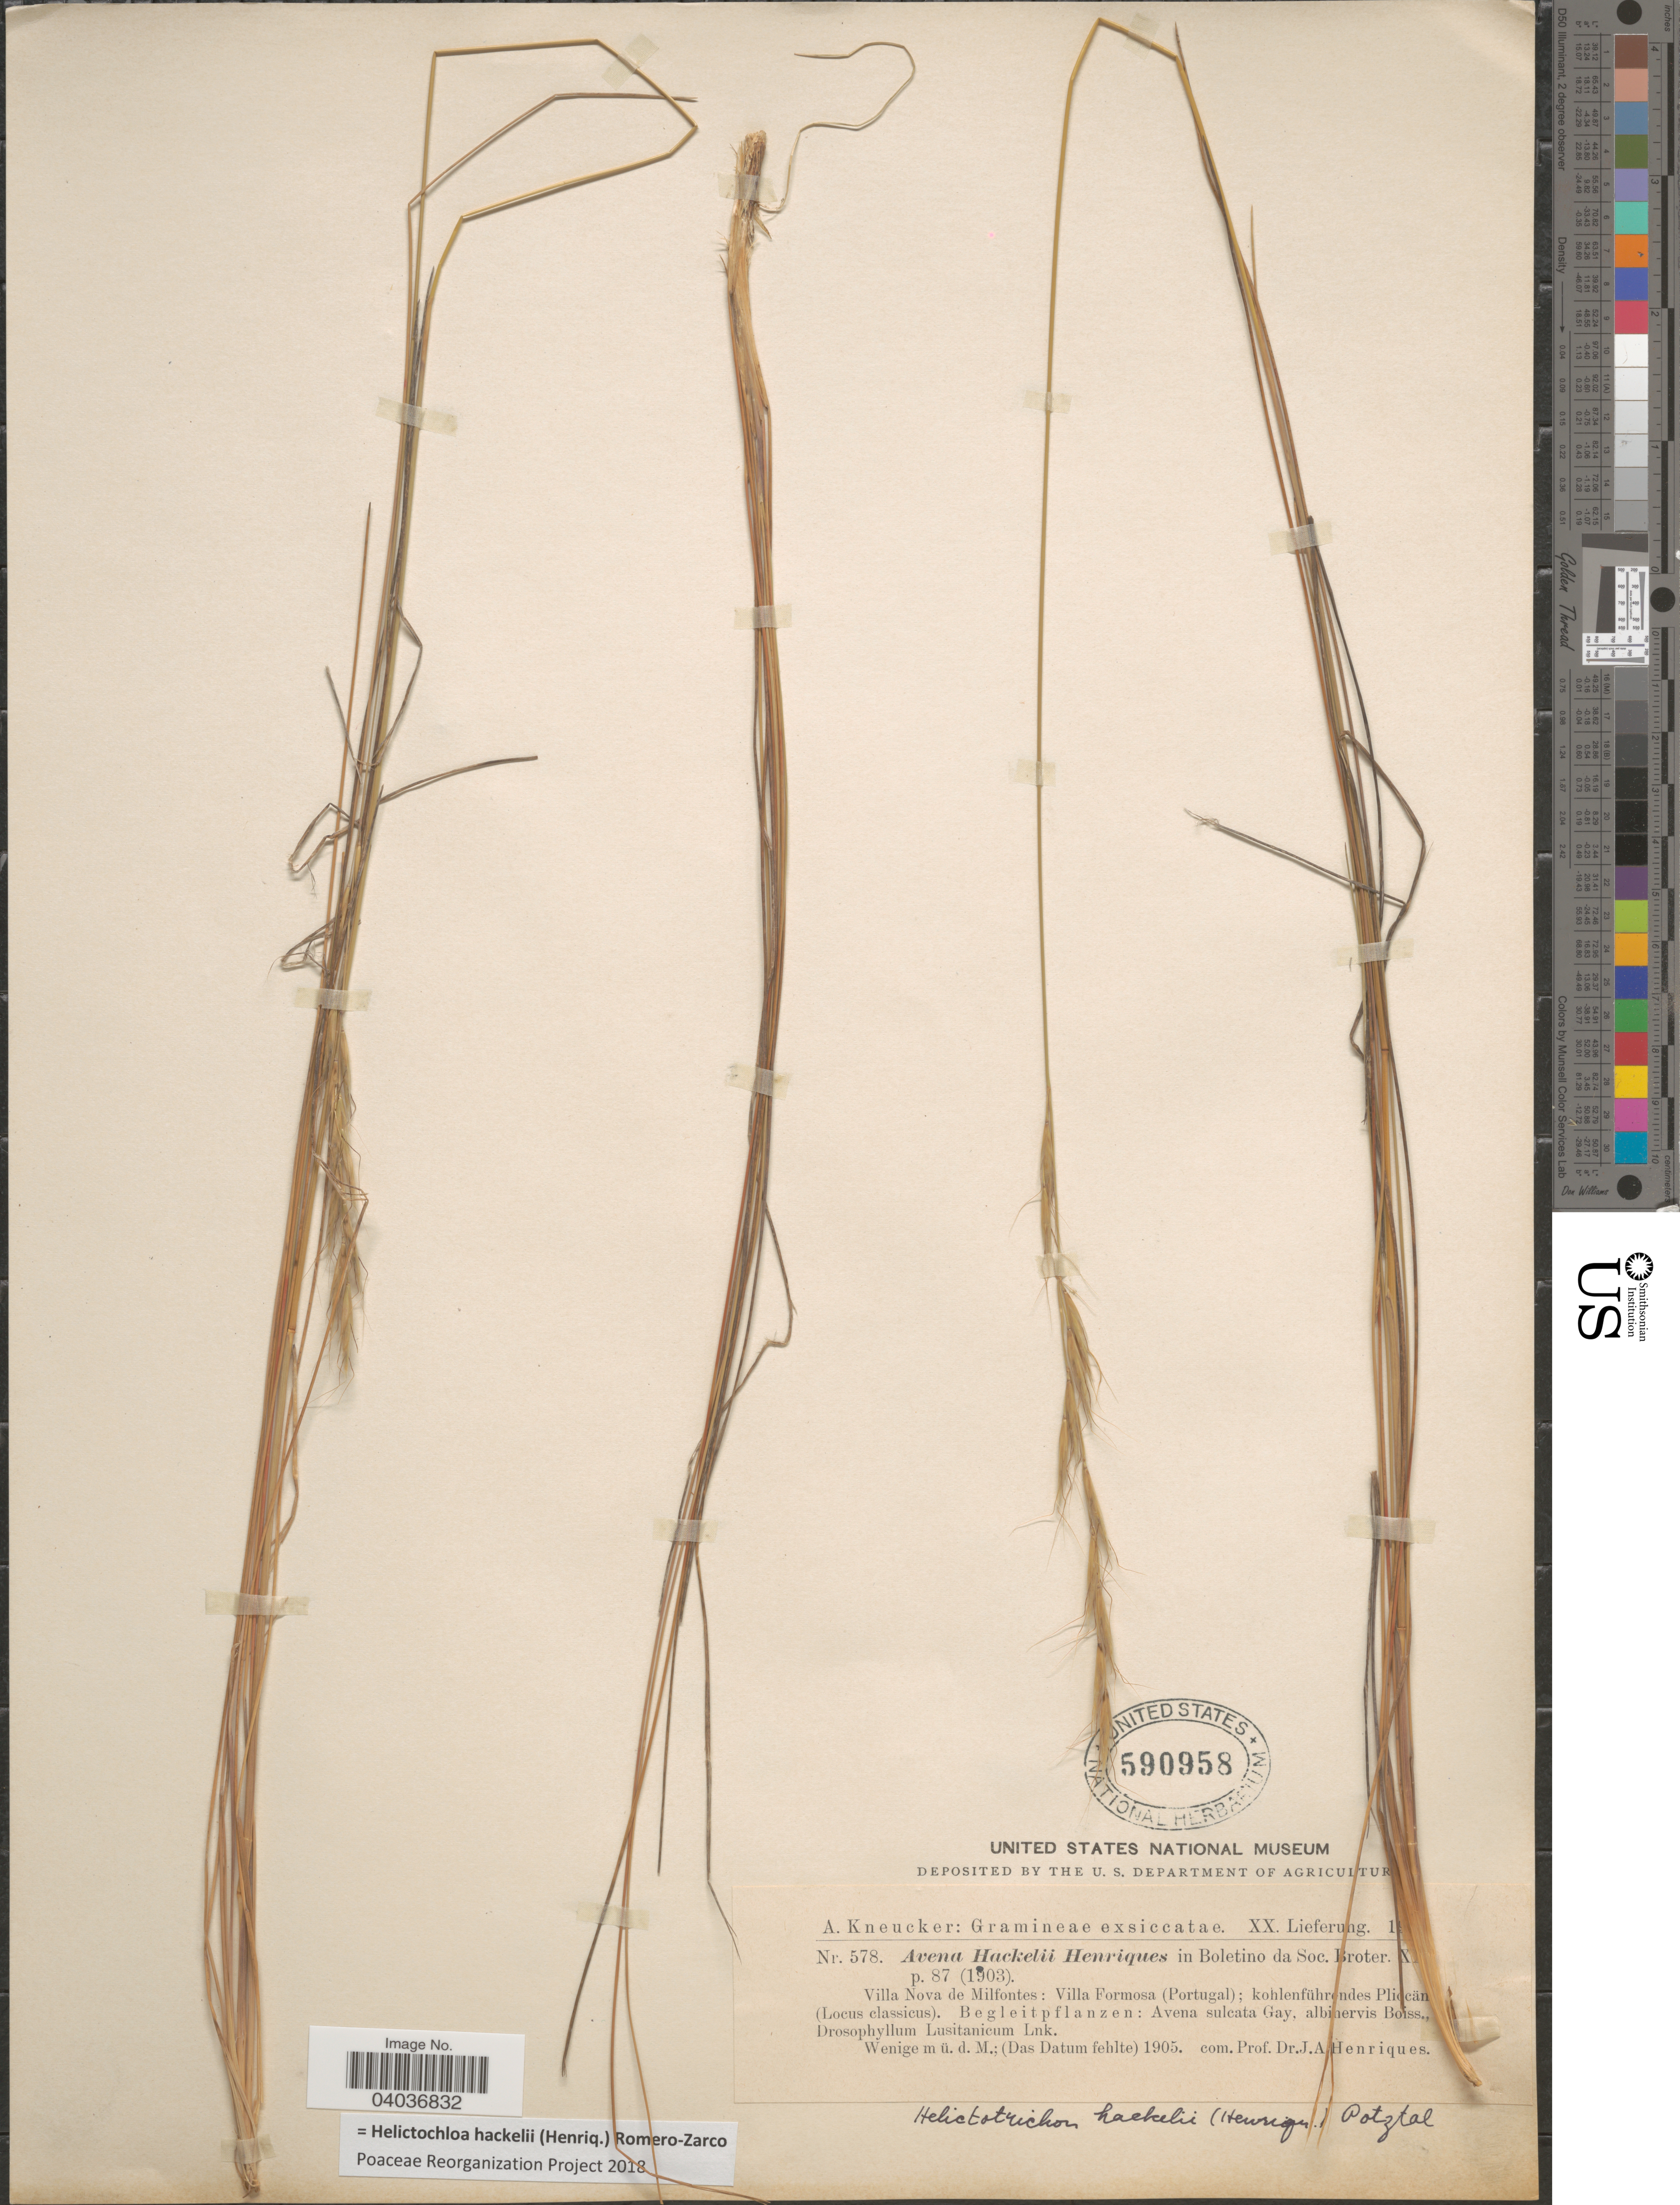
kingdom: Plantae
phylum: Tracheophyta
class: Liliopsida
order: Poales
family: Poaceae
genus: Helictochloa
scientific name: Helictochloa hackelii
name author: (Henriq.) Romero-Zarco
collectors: J. A. Henriques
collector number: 578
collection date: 1905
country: Portugal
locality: Villa Nova de Milfontes: Villa Formosa.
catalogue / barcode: US 590958